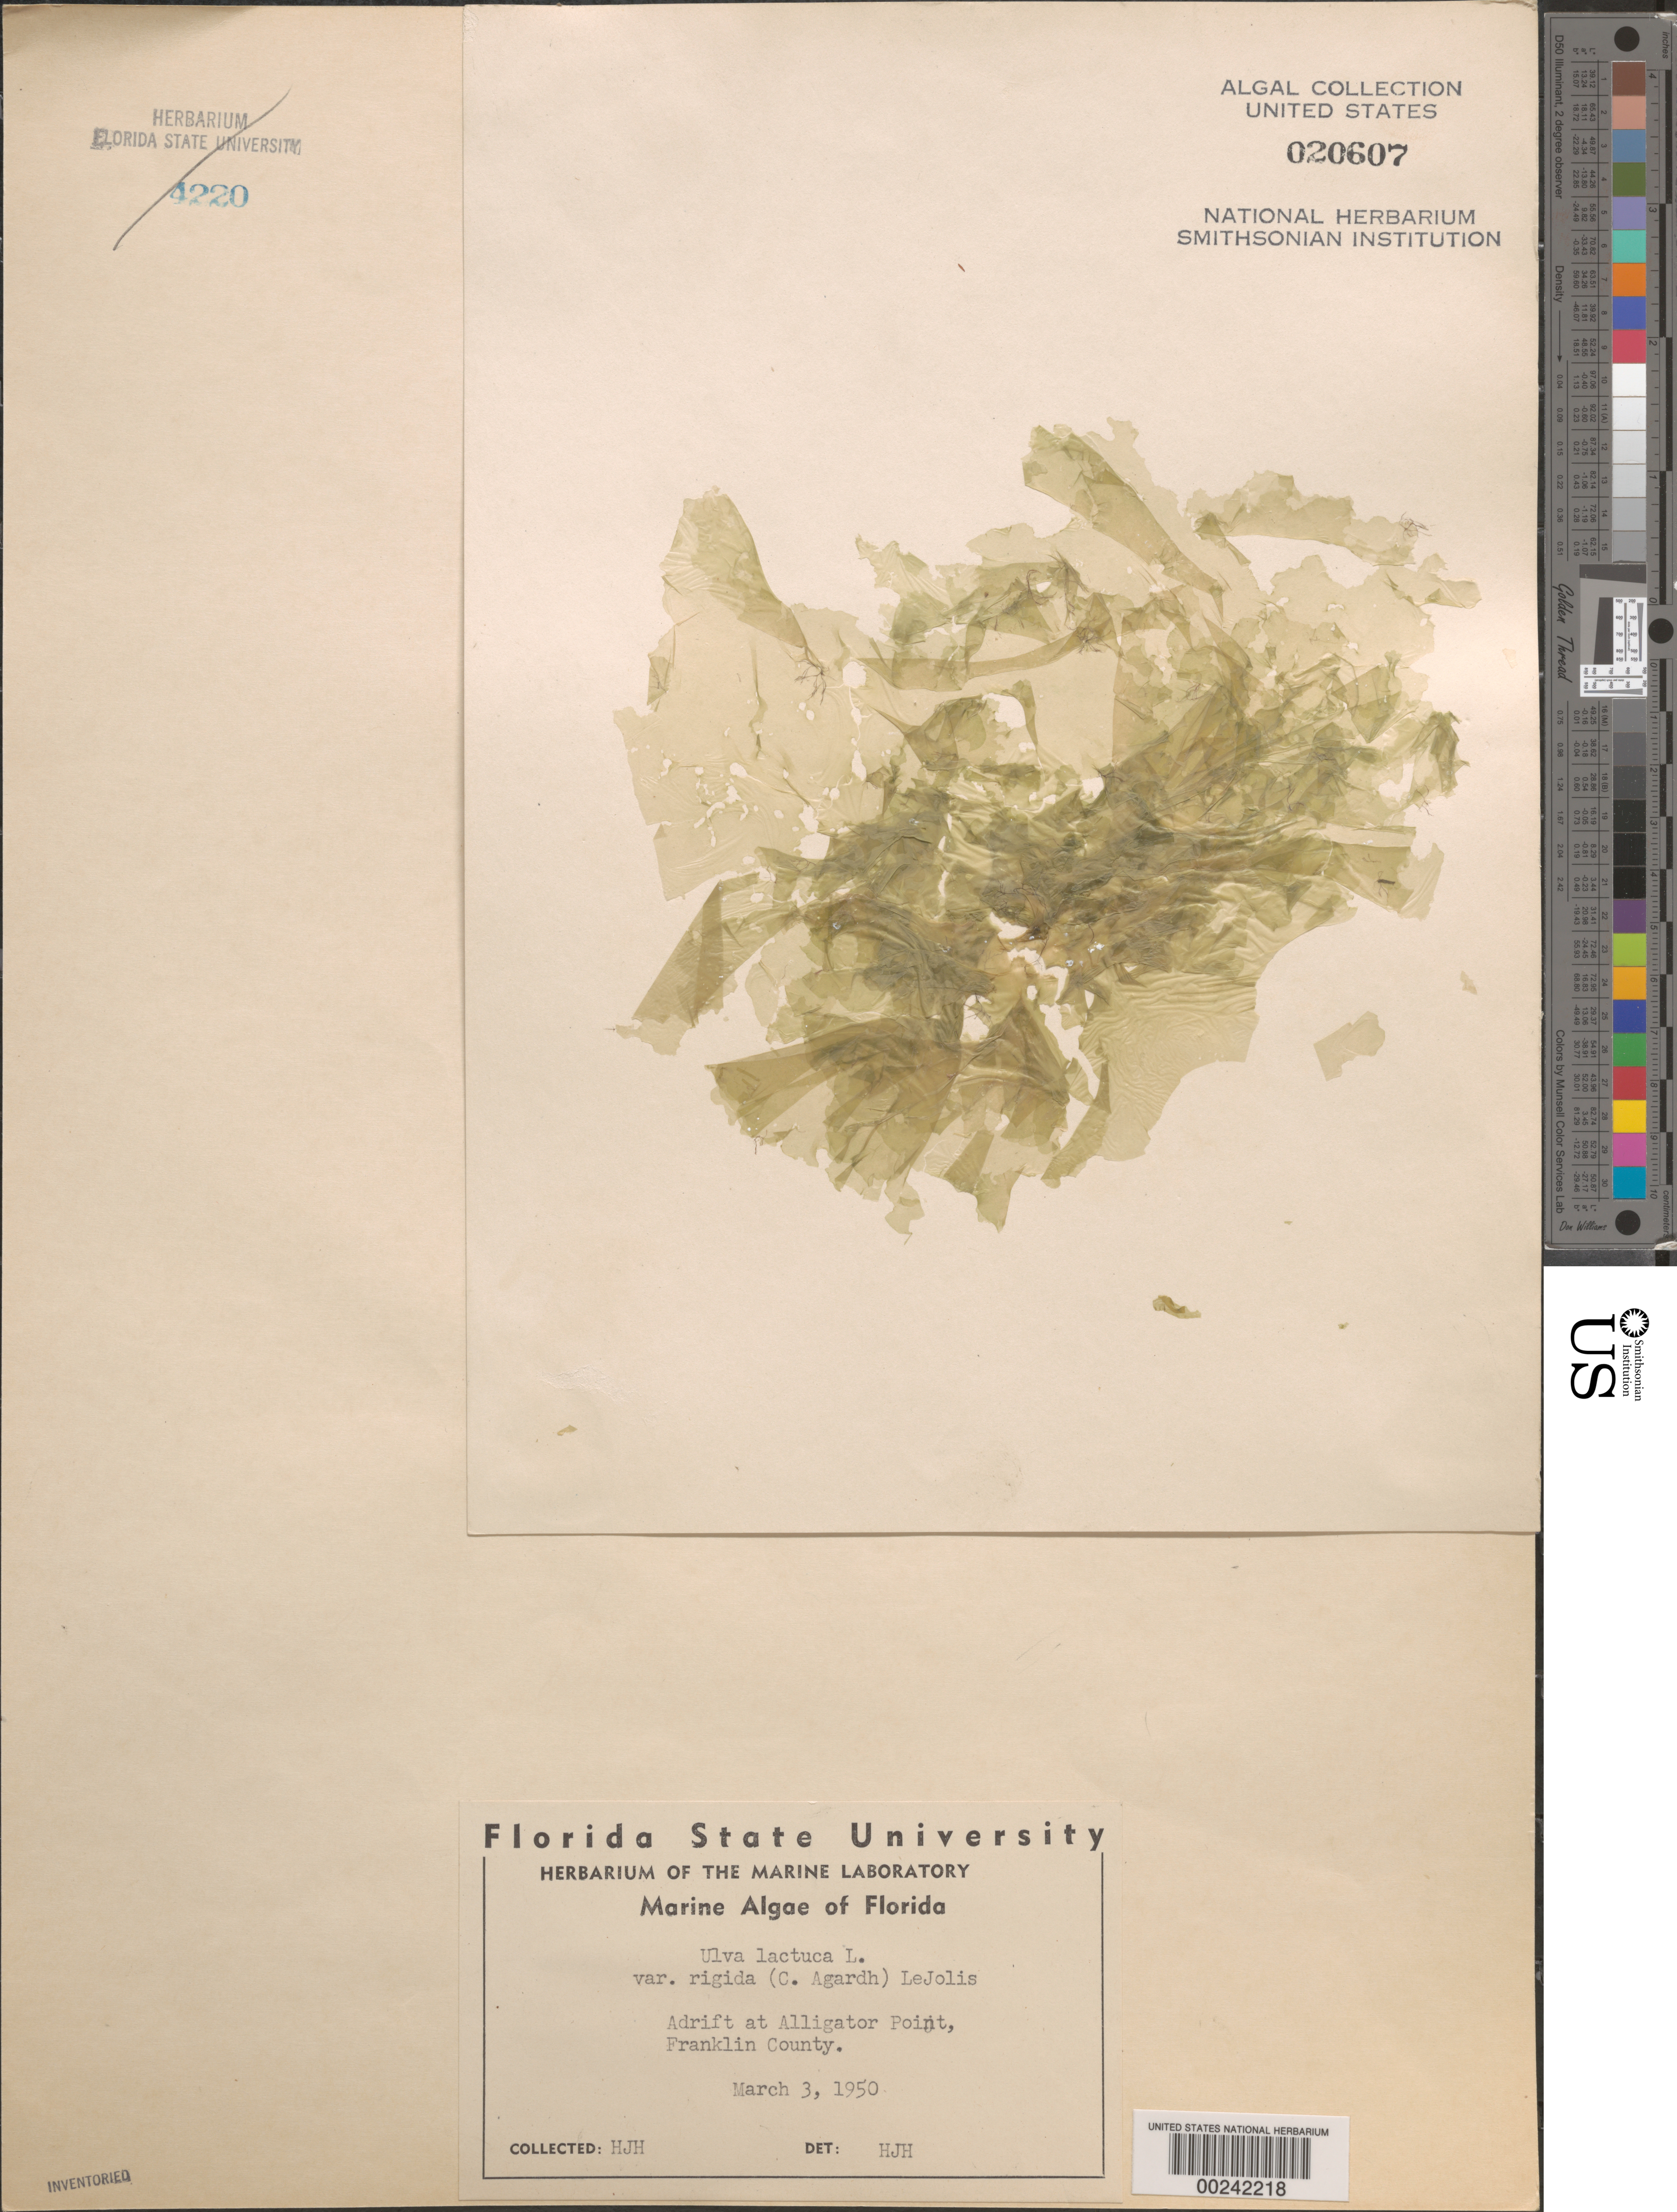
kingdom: Plantae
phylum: Chlorophyta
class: Ulvophyceae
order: Ulvales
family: Ulvaceae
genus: Ulva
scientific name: Ulva lactuca var. rigida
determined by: Humm, Harold J.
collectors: H. J. Humm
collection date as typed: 03 Mar 1950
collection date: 1950-03-03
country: United States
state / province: Florida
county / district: Franklin County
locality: Alligator Point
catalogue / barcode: US 20607